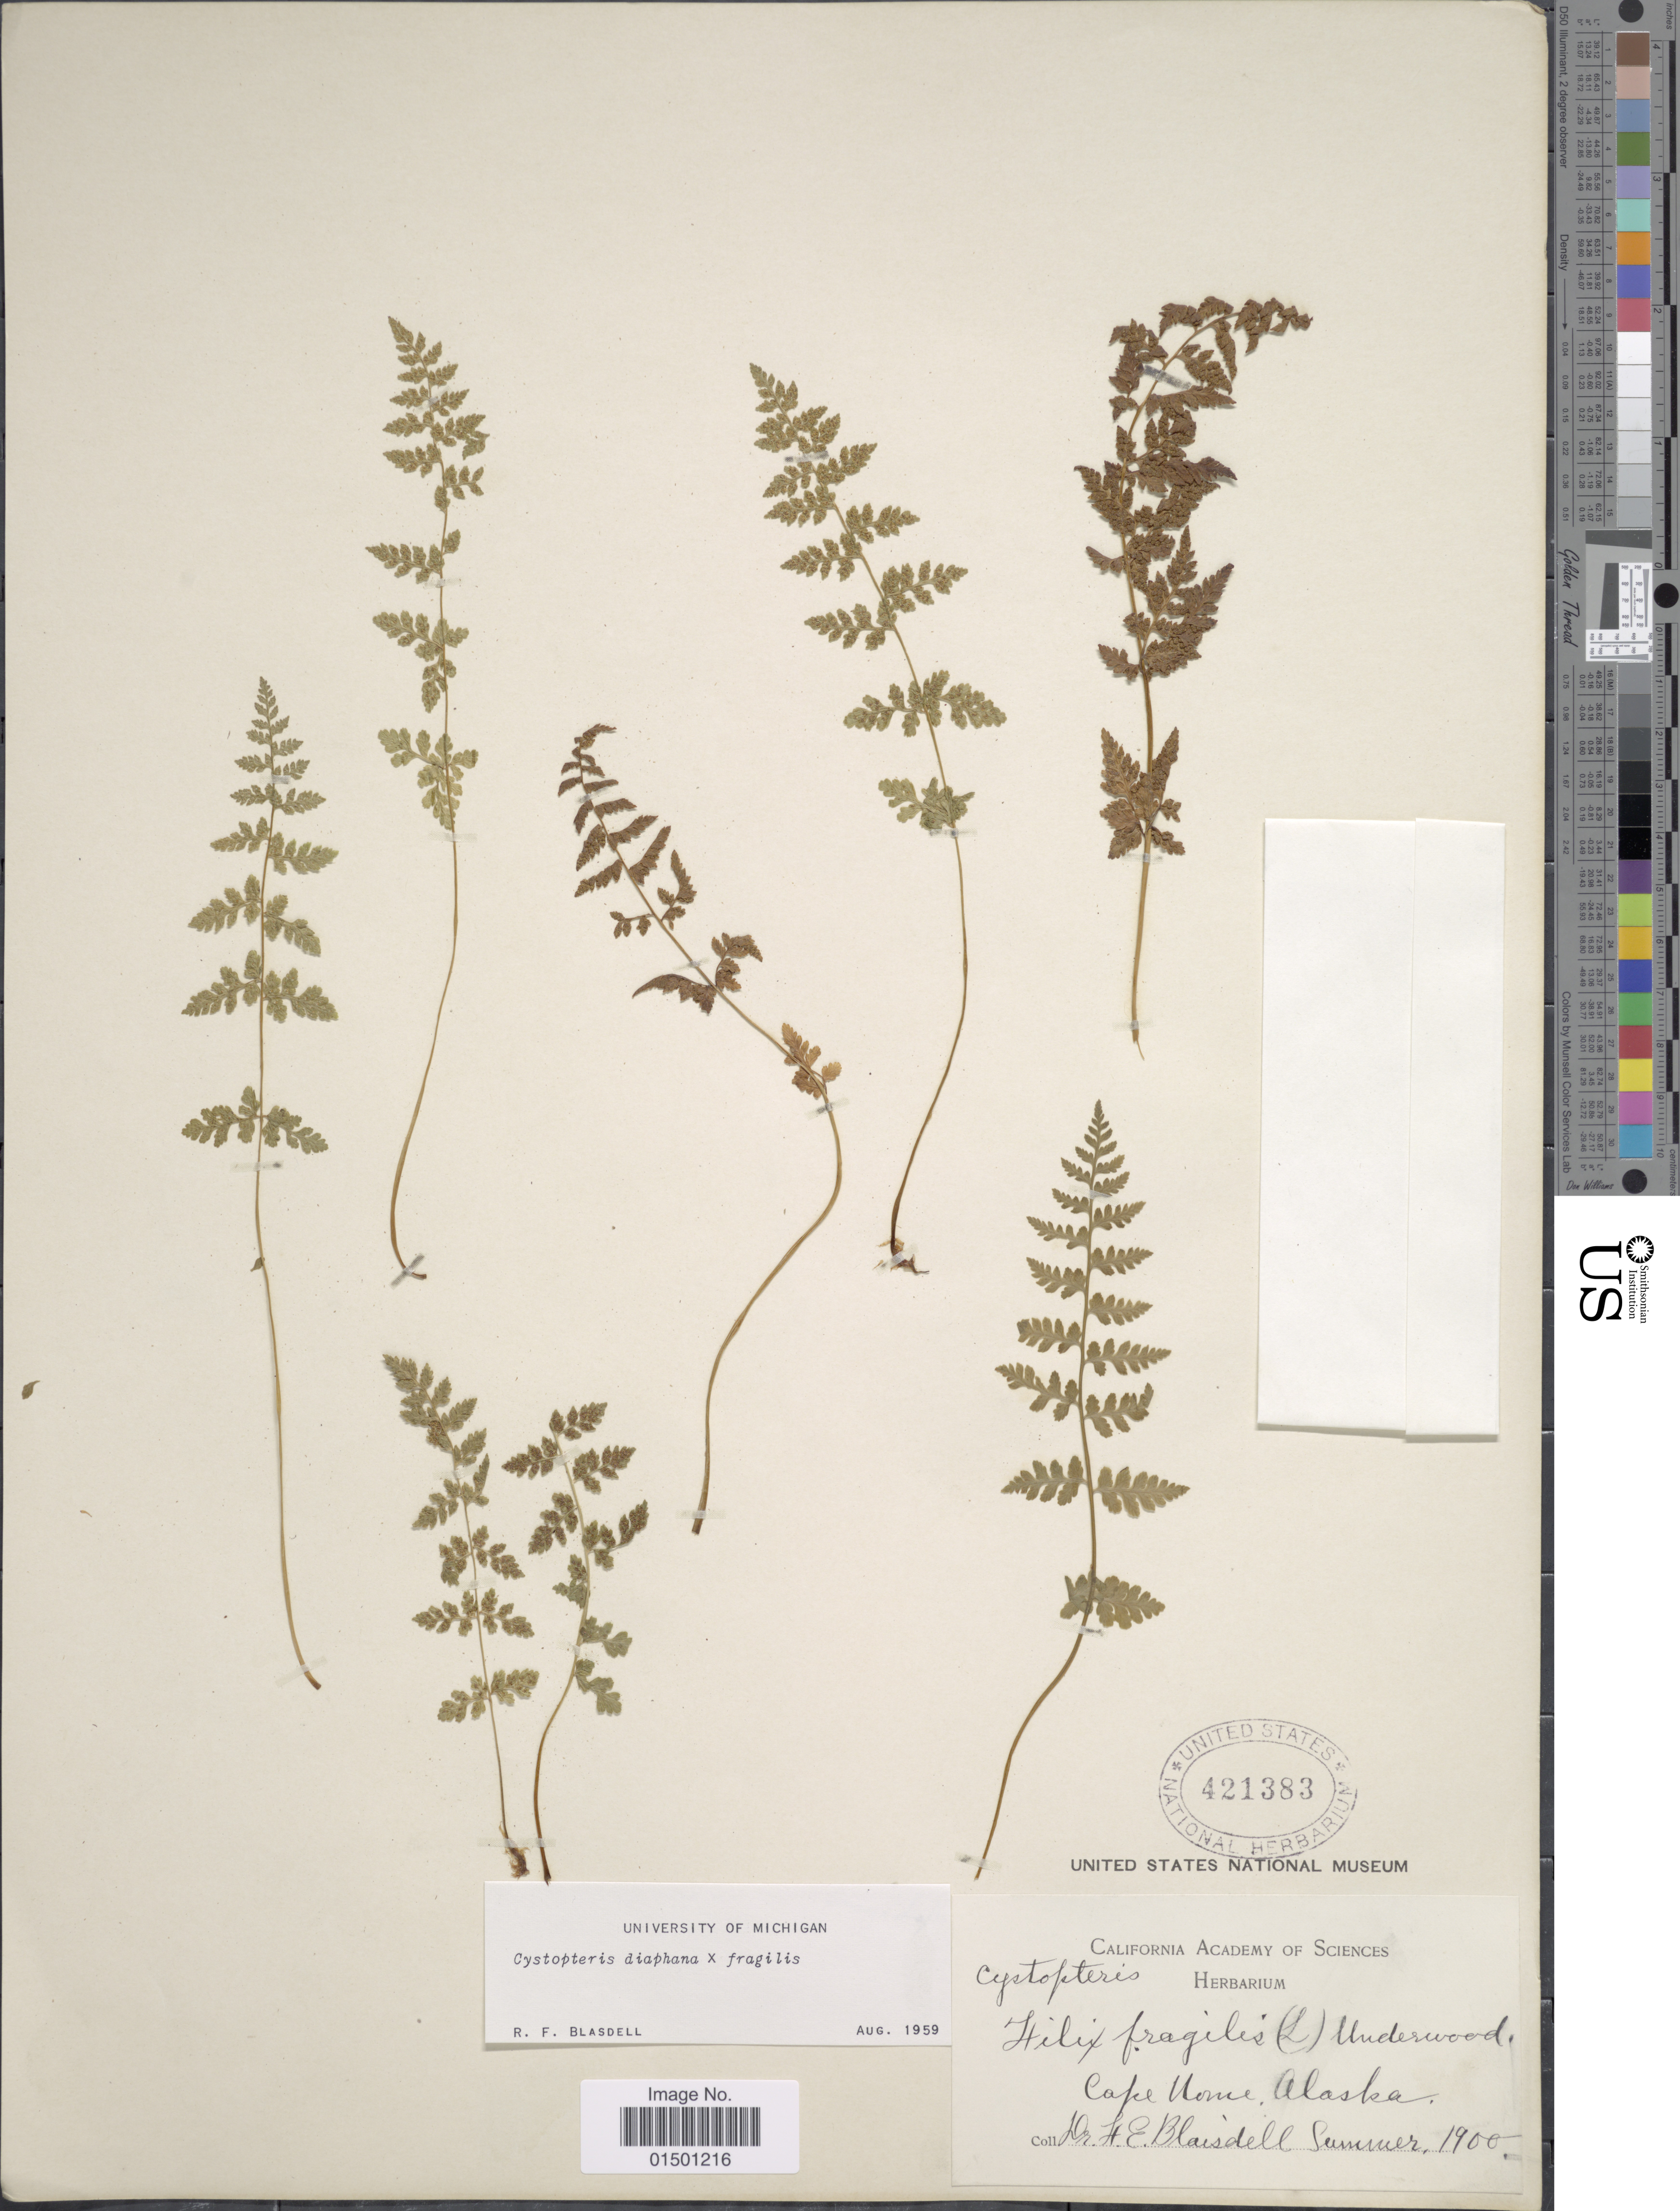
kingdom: Plantae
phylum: Tracheophyta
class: Polypodiopsida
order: Polypodiales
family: Cystopteridaceae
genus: Cystopteris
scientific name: Cystopteris diaphana x C. fragilis (L.) Bernh.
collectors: F. Blaisdell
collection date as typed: summer 1900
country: United States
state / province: Alaska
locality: Cape Nome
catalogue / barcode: US 421383